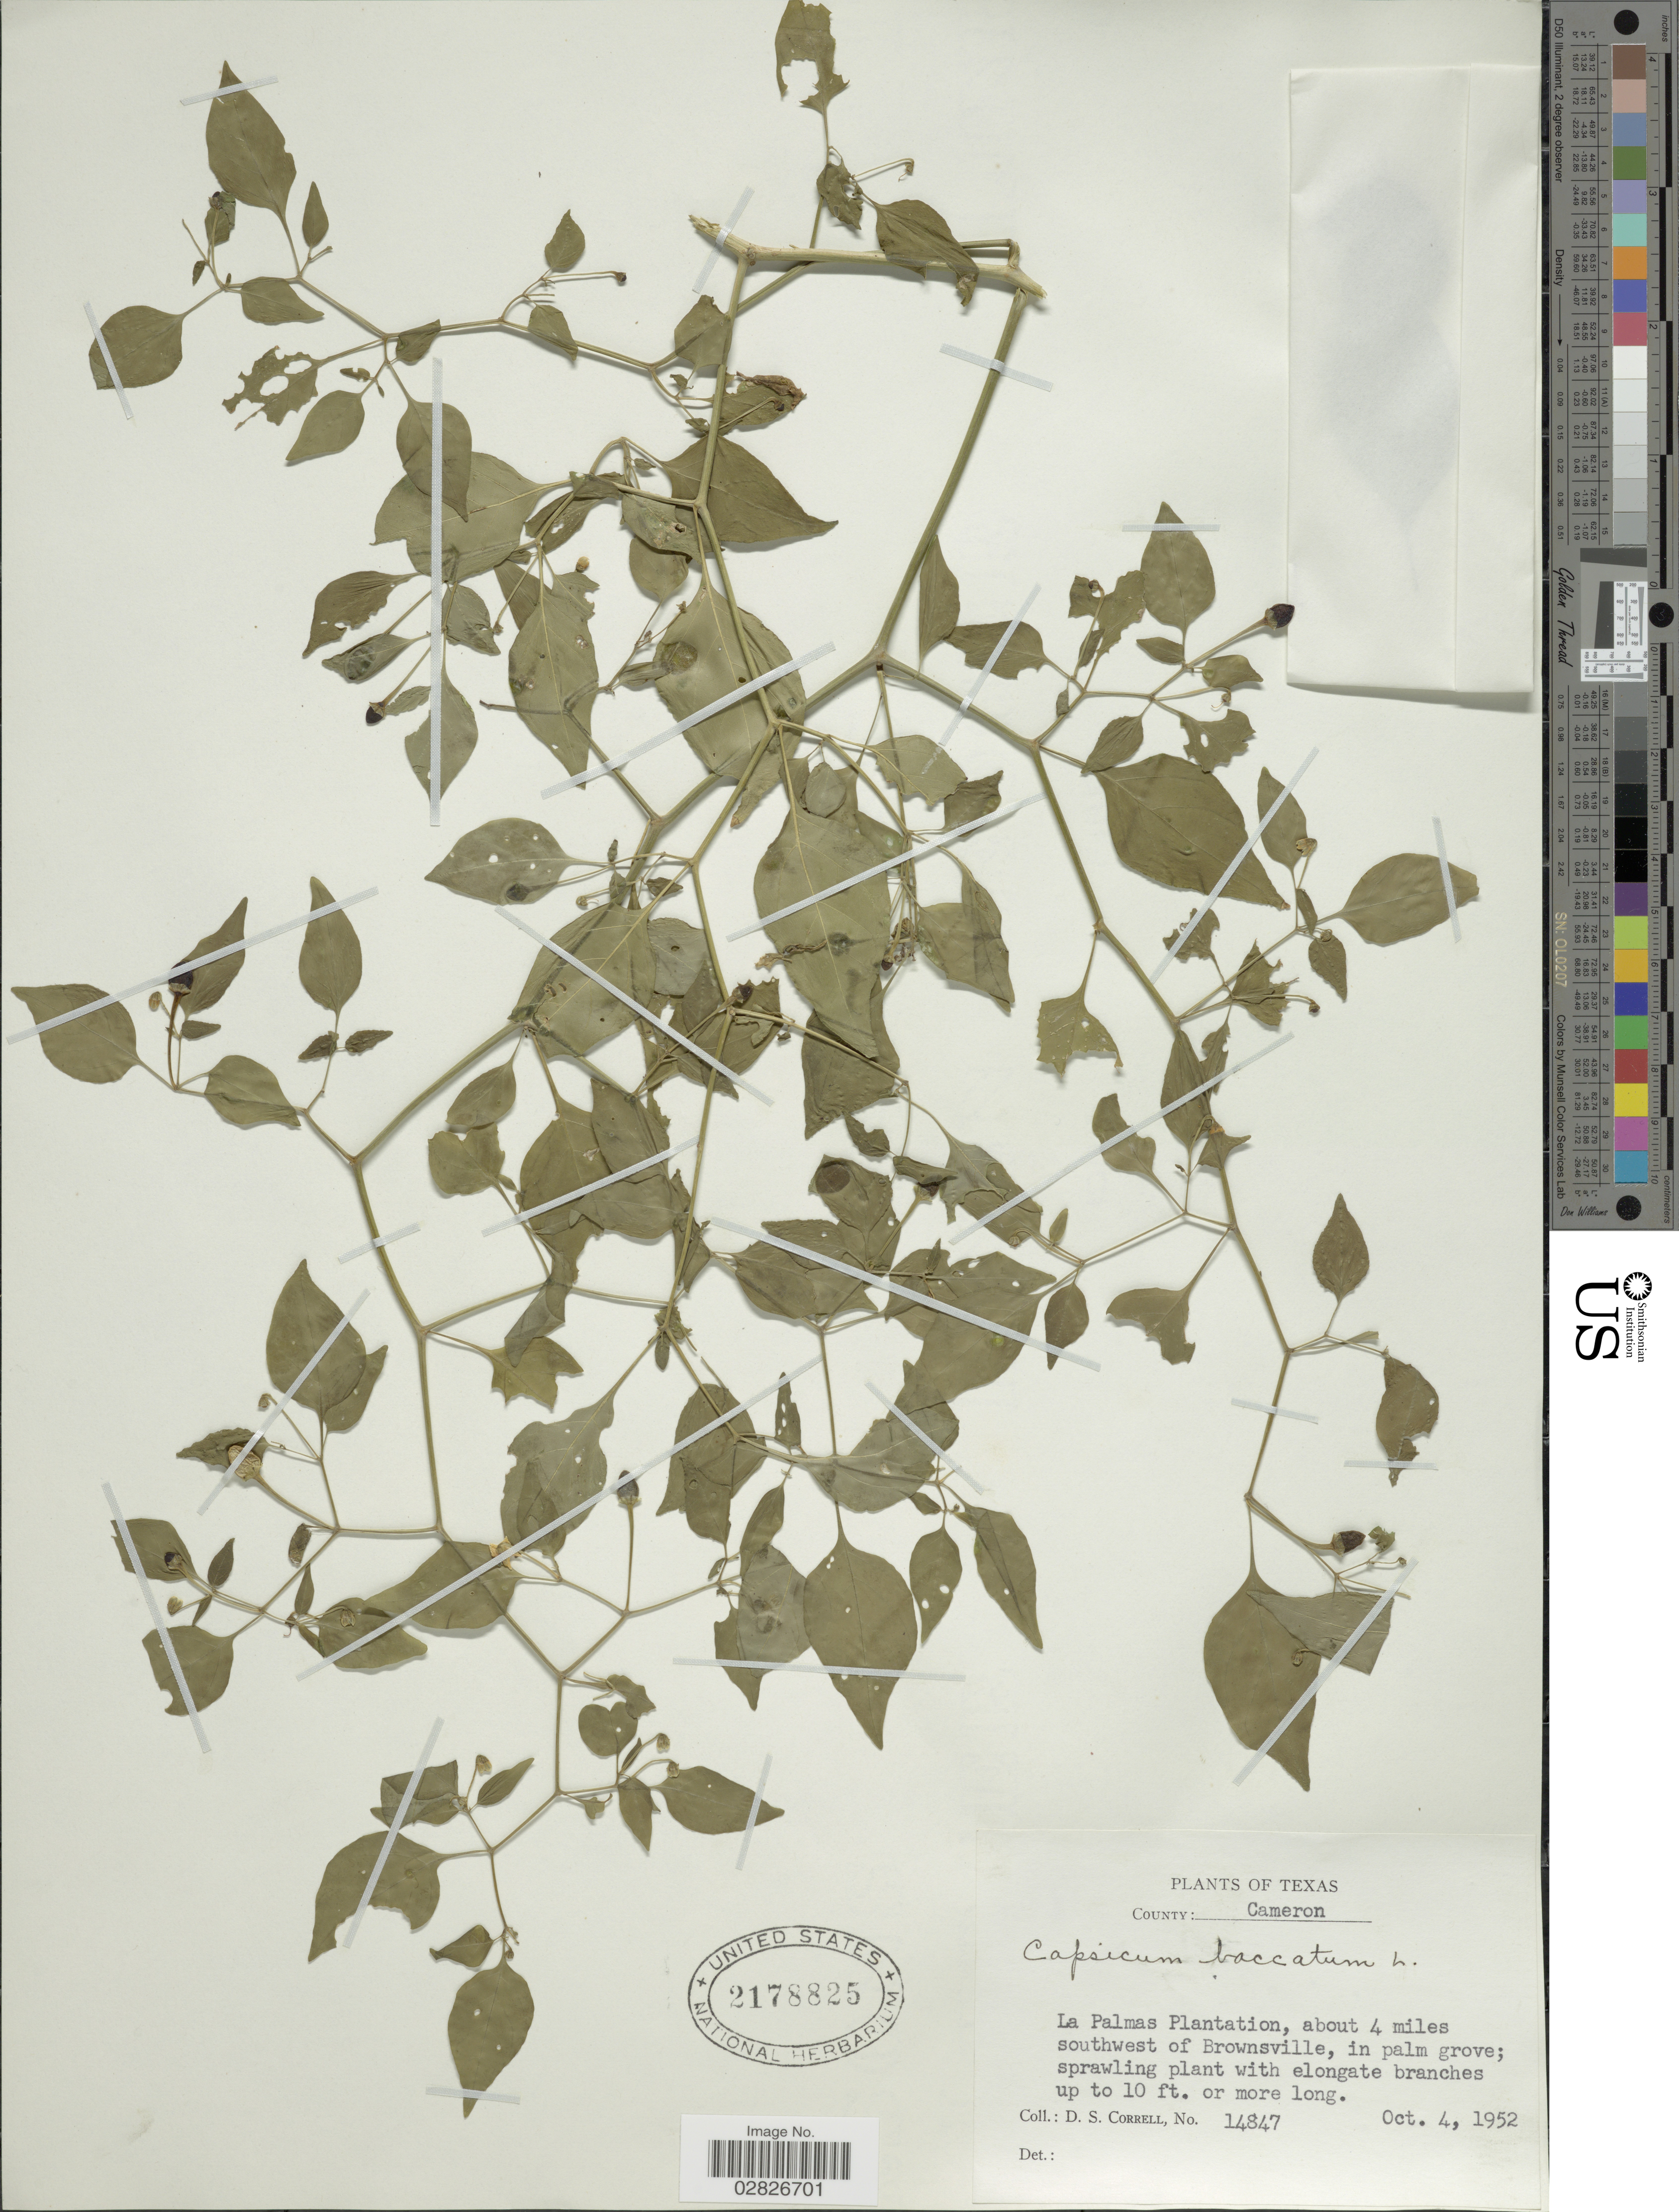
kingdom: Plantae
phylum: Tracheophyta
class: Magnoliopsida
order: Solanales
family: Solanaceae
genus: Capsicum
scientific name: Capsicum baccatum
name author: L.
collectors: D. S. Correll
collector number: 14847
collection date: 1952-10-04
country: United States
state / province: Texas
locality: County Cameron, La Palmas Plantation, about 4 miles southwest of Brownsville.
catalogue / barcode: US 2178825